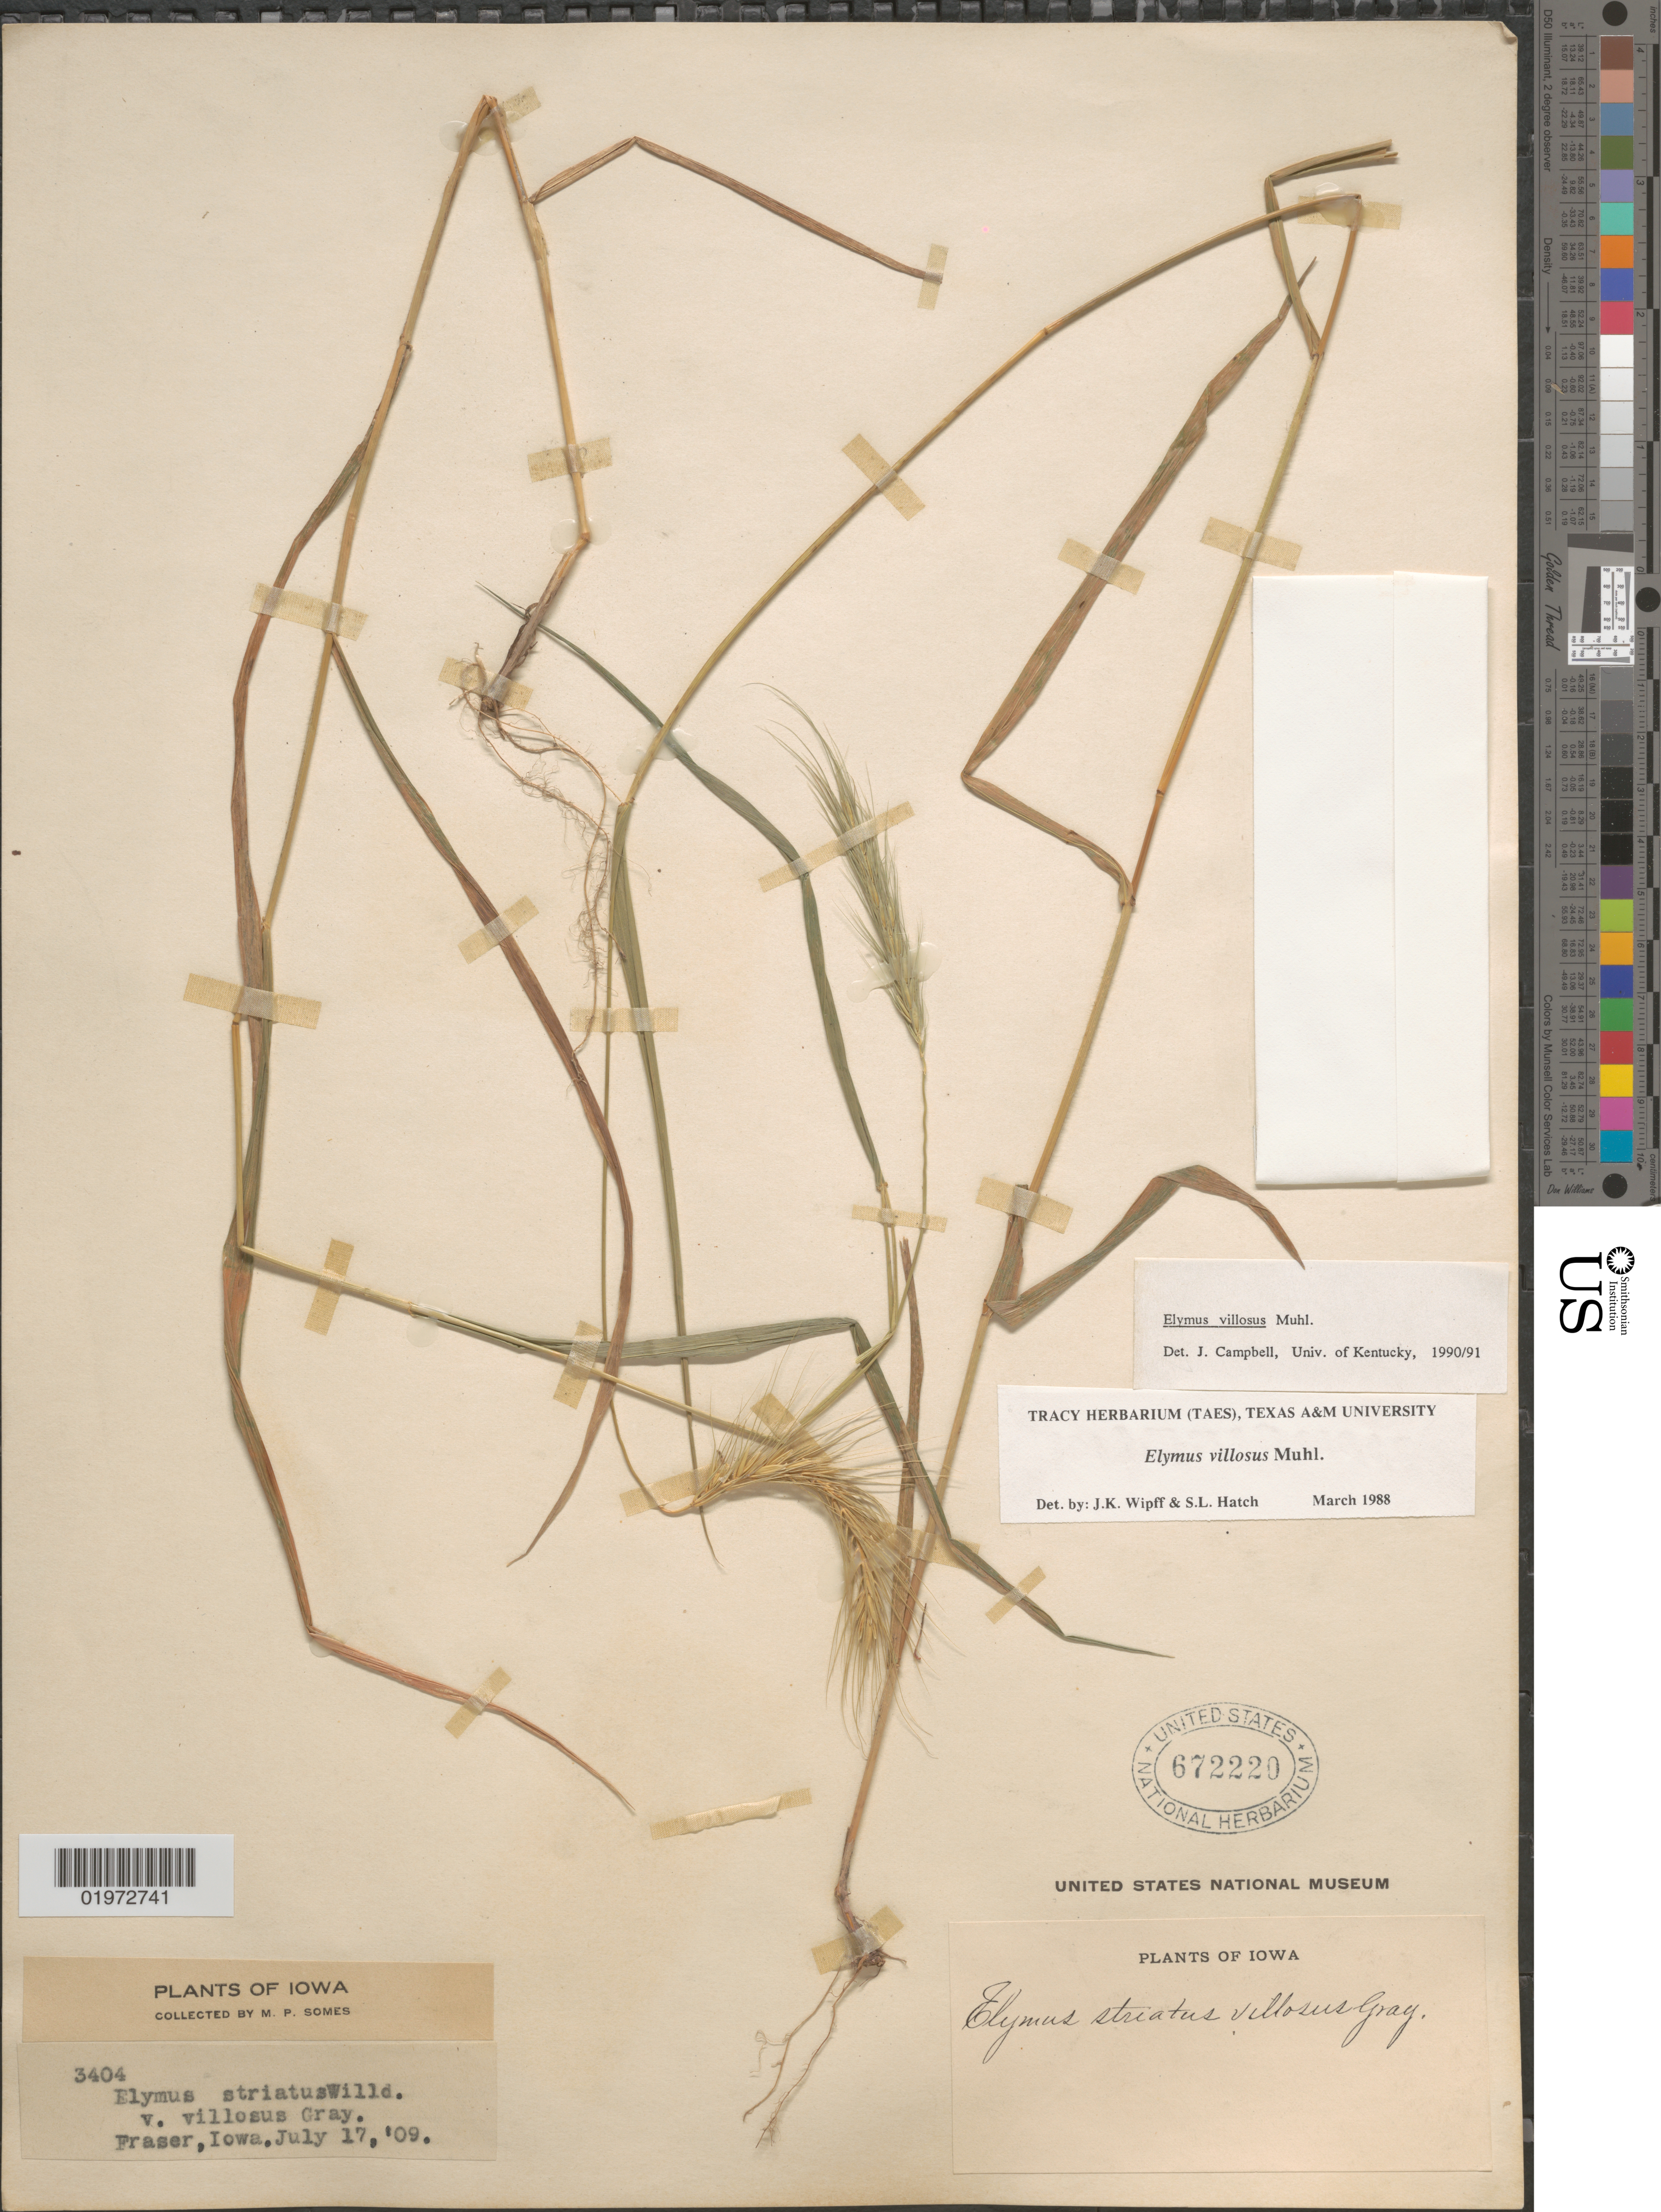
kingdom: Plantae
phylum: Tracheophyta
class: Liliopsida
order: Poales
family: Poaceae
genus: Elymus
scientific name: Elymus villosus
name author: Muhl. ex Willd.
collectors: M. Somes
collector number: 3404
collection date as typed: Transcribed d/m/y: 17/7/9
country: United States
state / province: Iowa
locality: Fraser.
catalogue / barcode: US 672220